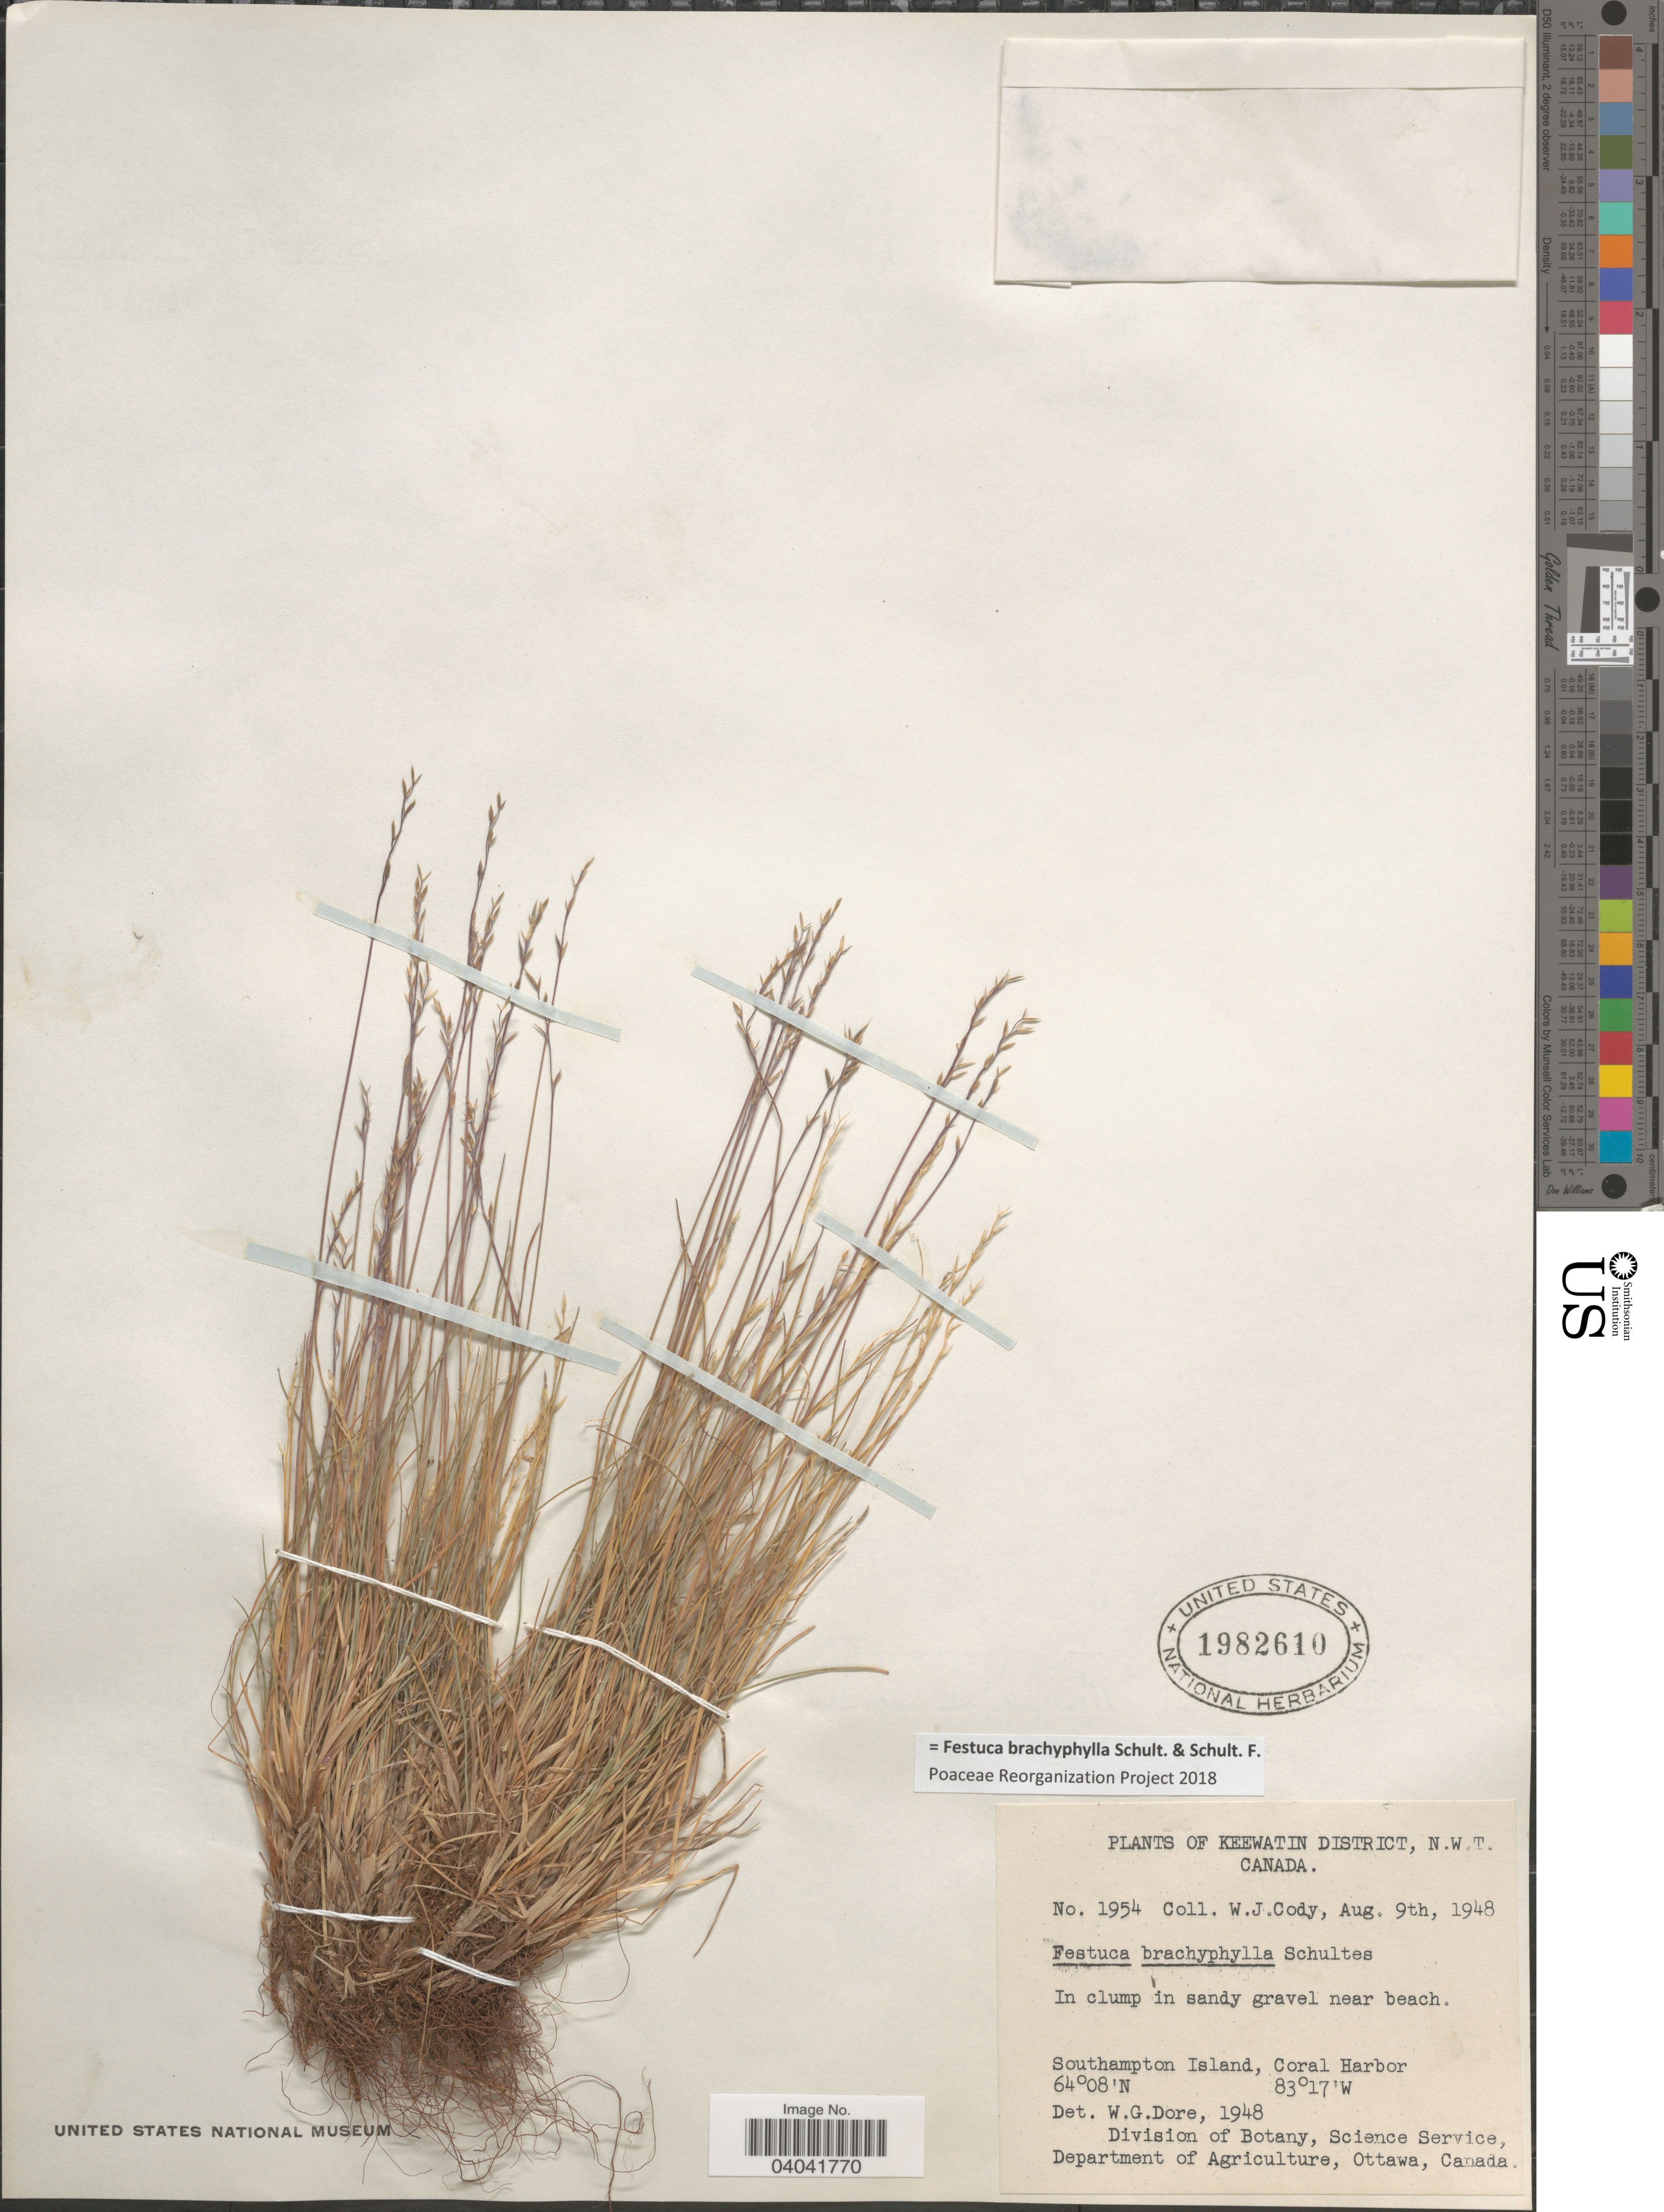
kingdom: Plantae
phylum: Tracheophyta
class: Liliopsida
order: Poales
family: Poaceae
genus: Festuca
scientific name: Festuca brachyphylla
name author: Schult. & Schult. f.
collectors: W. Cody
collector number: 1954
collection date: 1948-08-09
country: Canada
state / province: Northwest Territories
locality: Keewatin District. Southampton Island, Coral Harbor.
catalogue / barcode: US 1982610